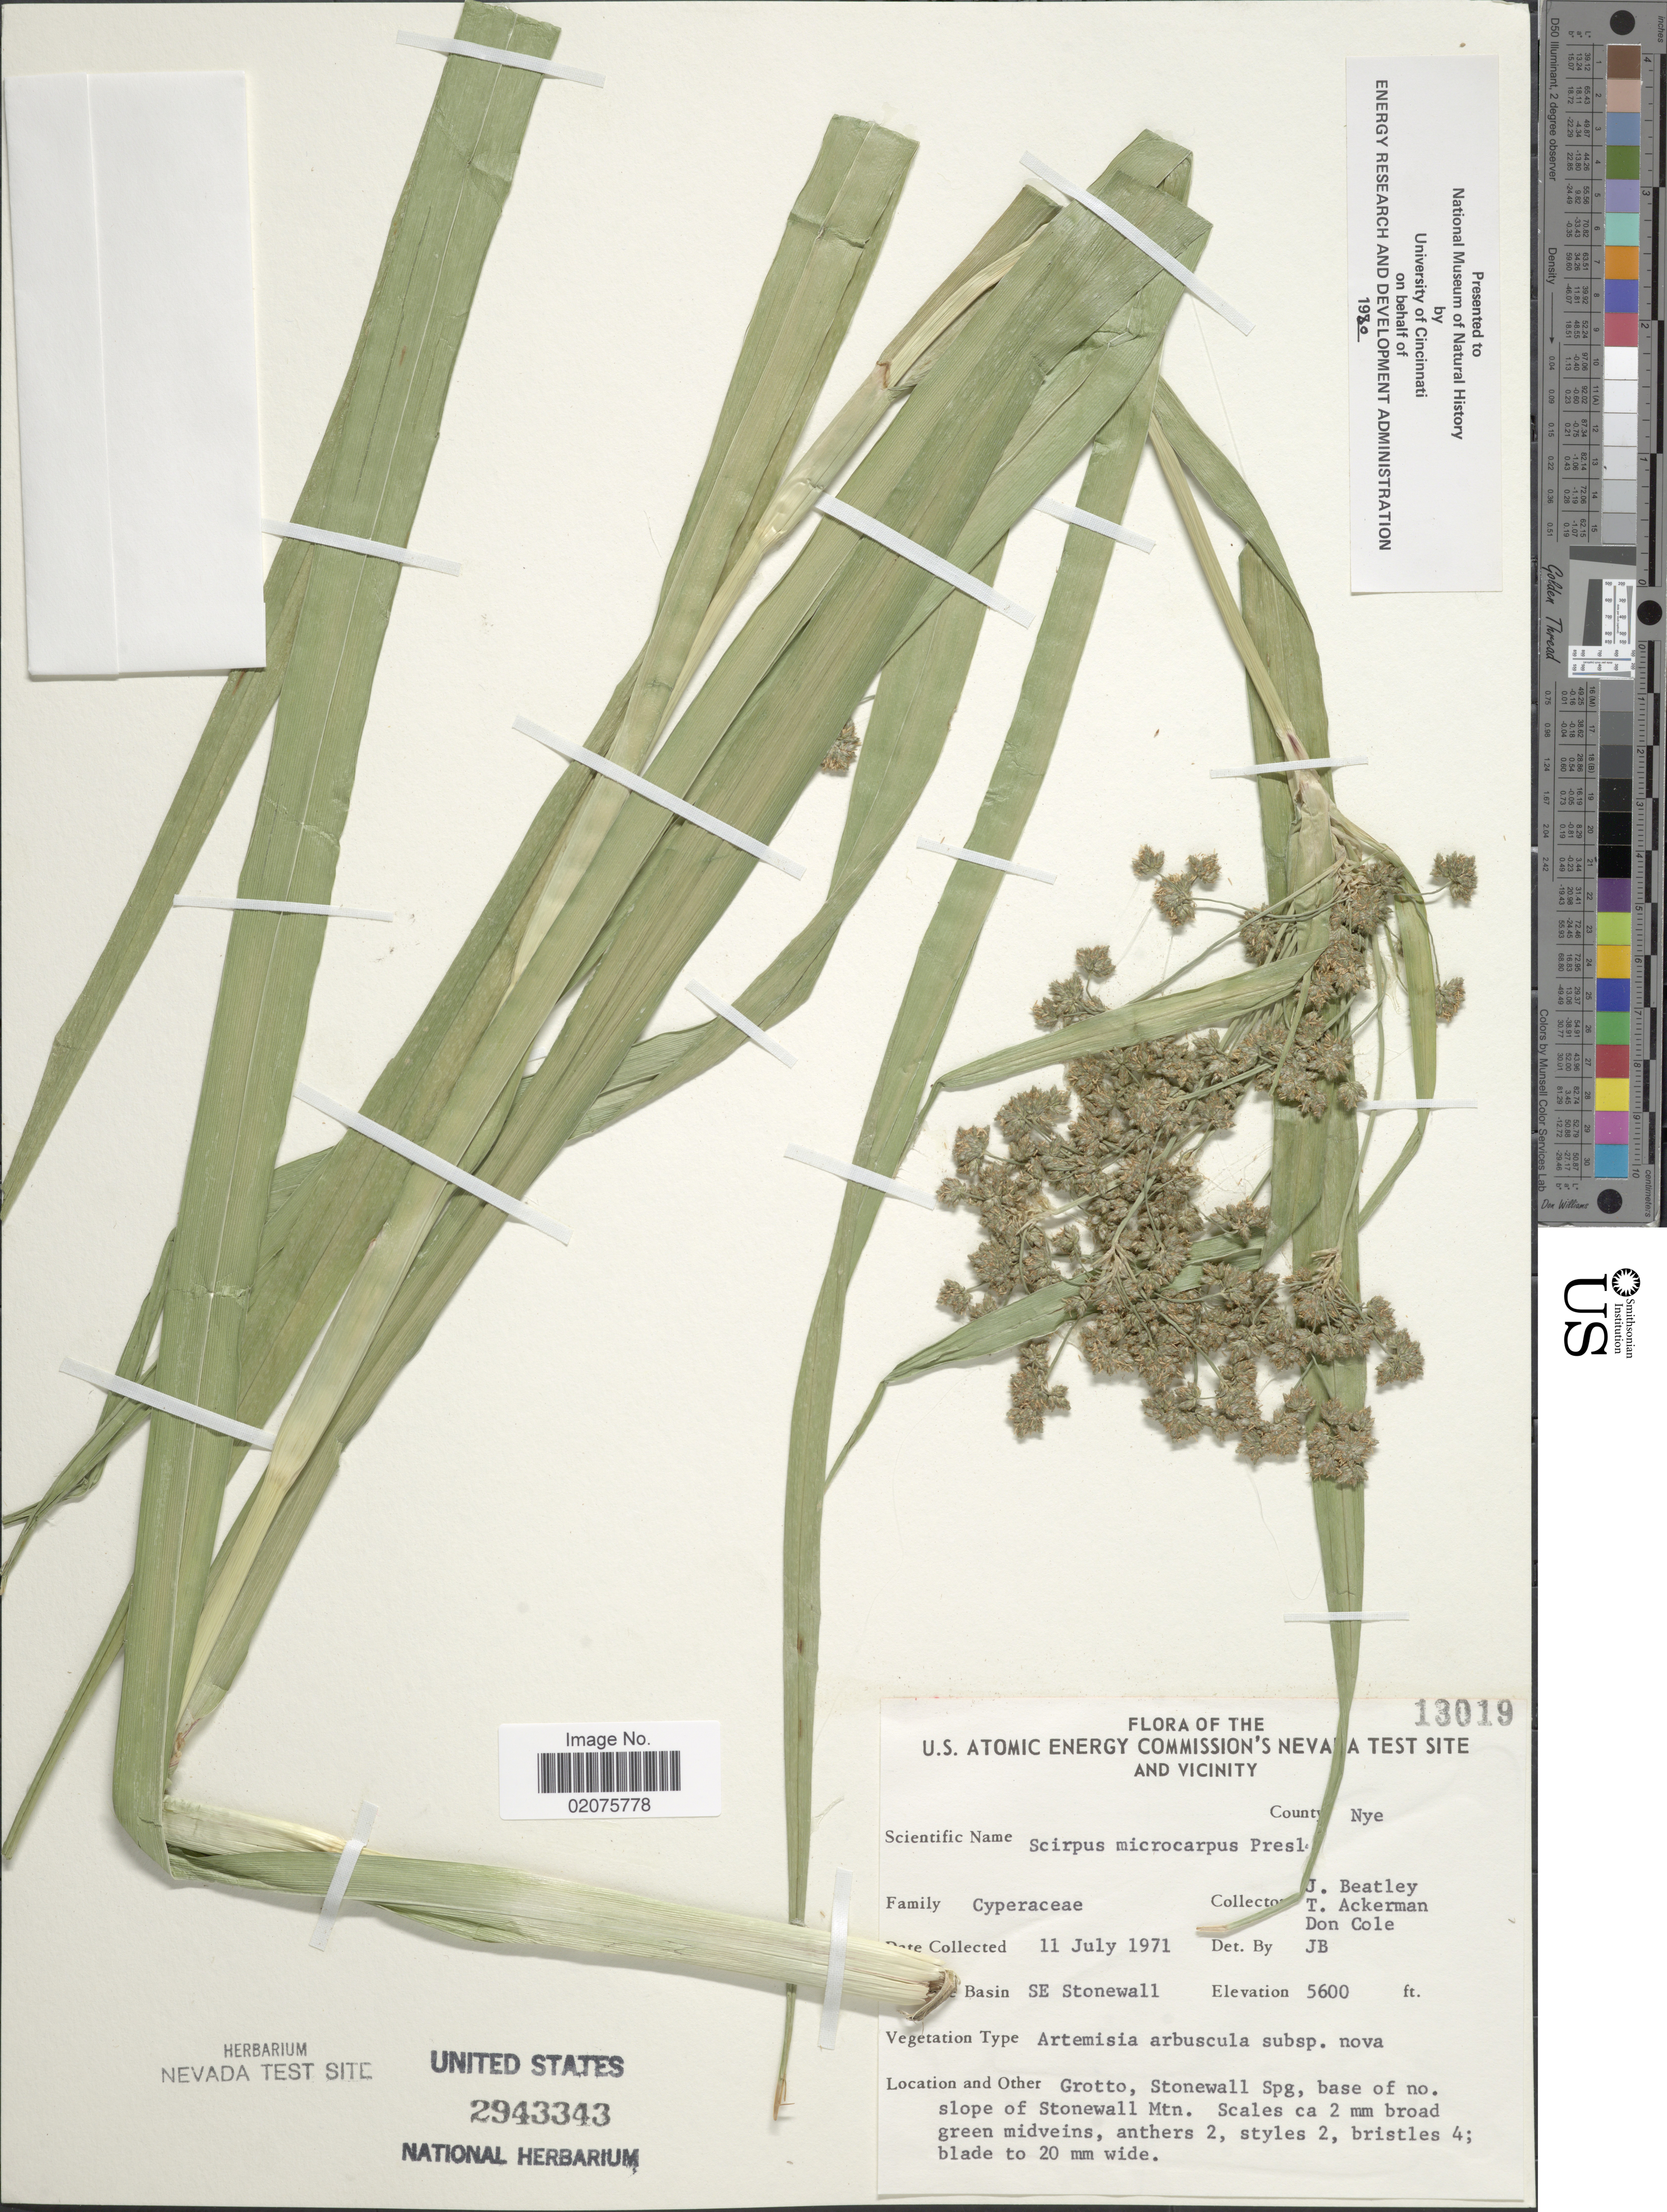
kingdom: Plantae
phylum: Tracheophyta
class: Liliopsida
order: Poales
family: Cyperaceae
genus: Scirpus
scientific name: Scirpus microcarpus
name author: J. Presl & C. Presl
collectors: J. C. Beatley, T. Ackerman & D. Cole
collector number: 13019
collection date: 1971-07-11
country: United States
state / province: Nevada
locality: U.S. Atomic Energy Commission's Nevada Test Site and vicinity. County: Nye. Grotto, Stonewall Spg, base of no. slope of Stonewall Mtn.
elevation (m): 1707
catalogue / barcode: US 2943343